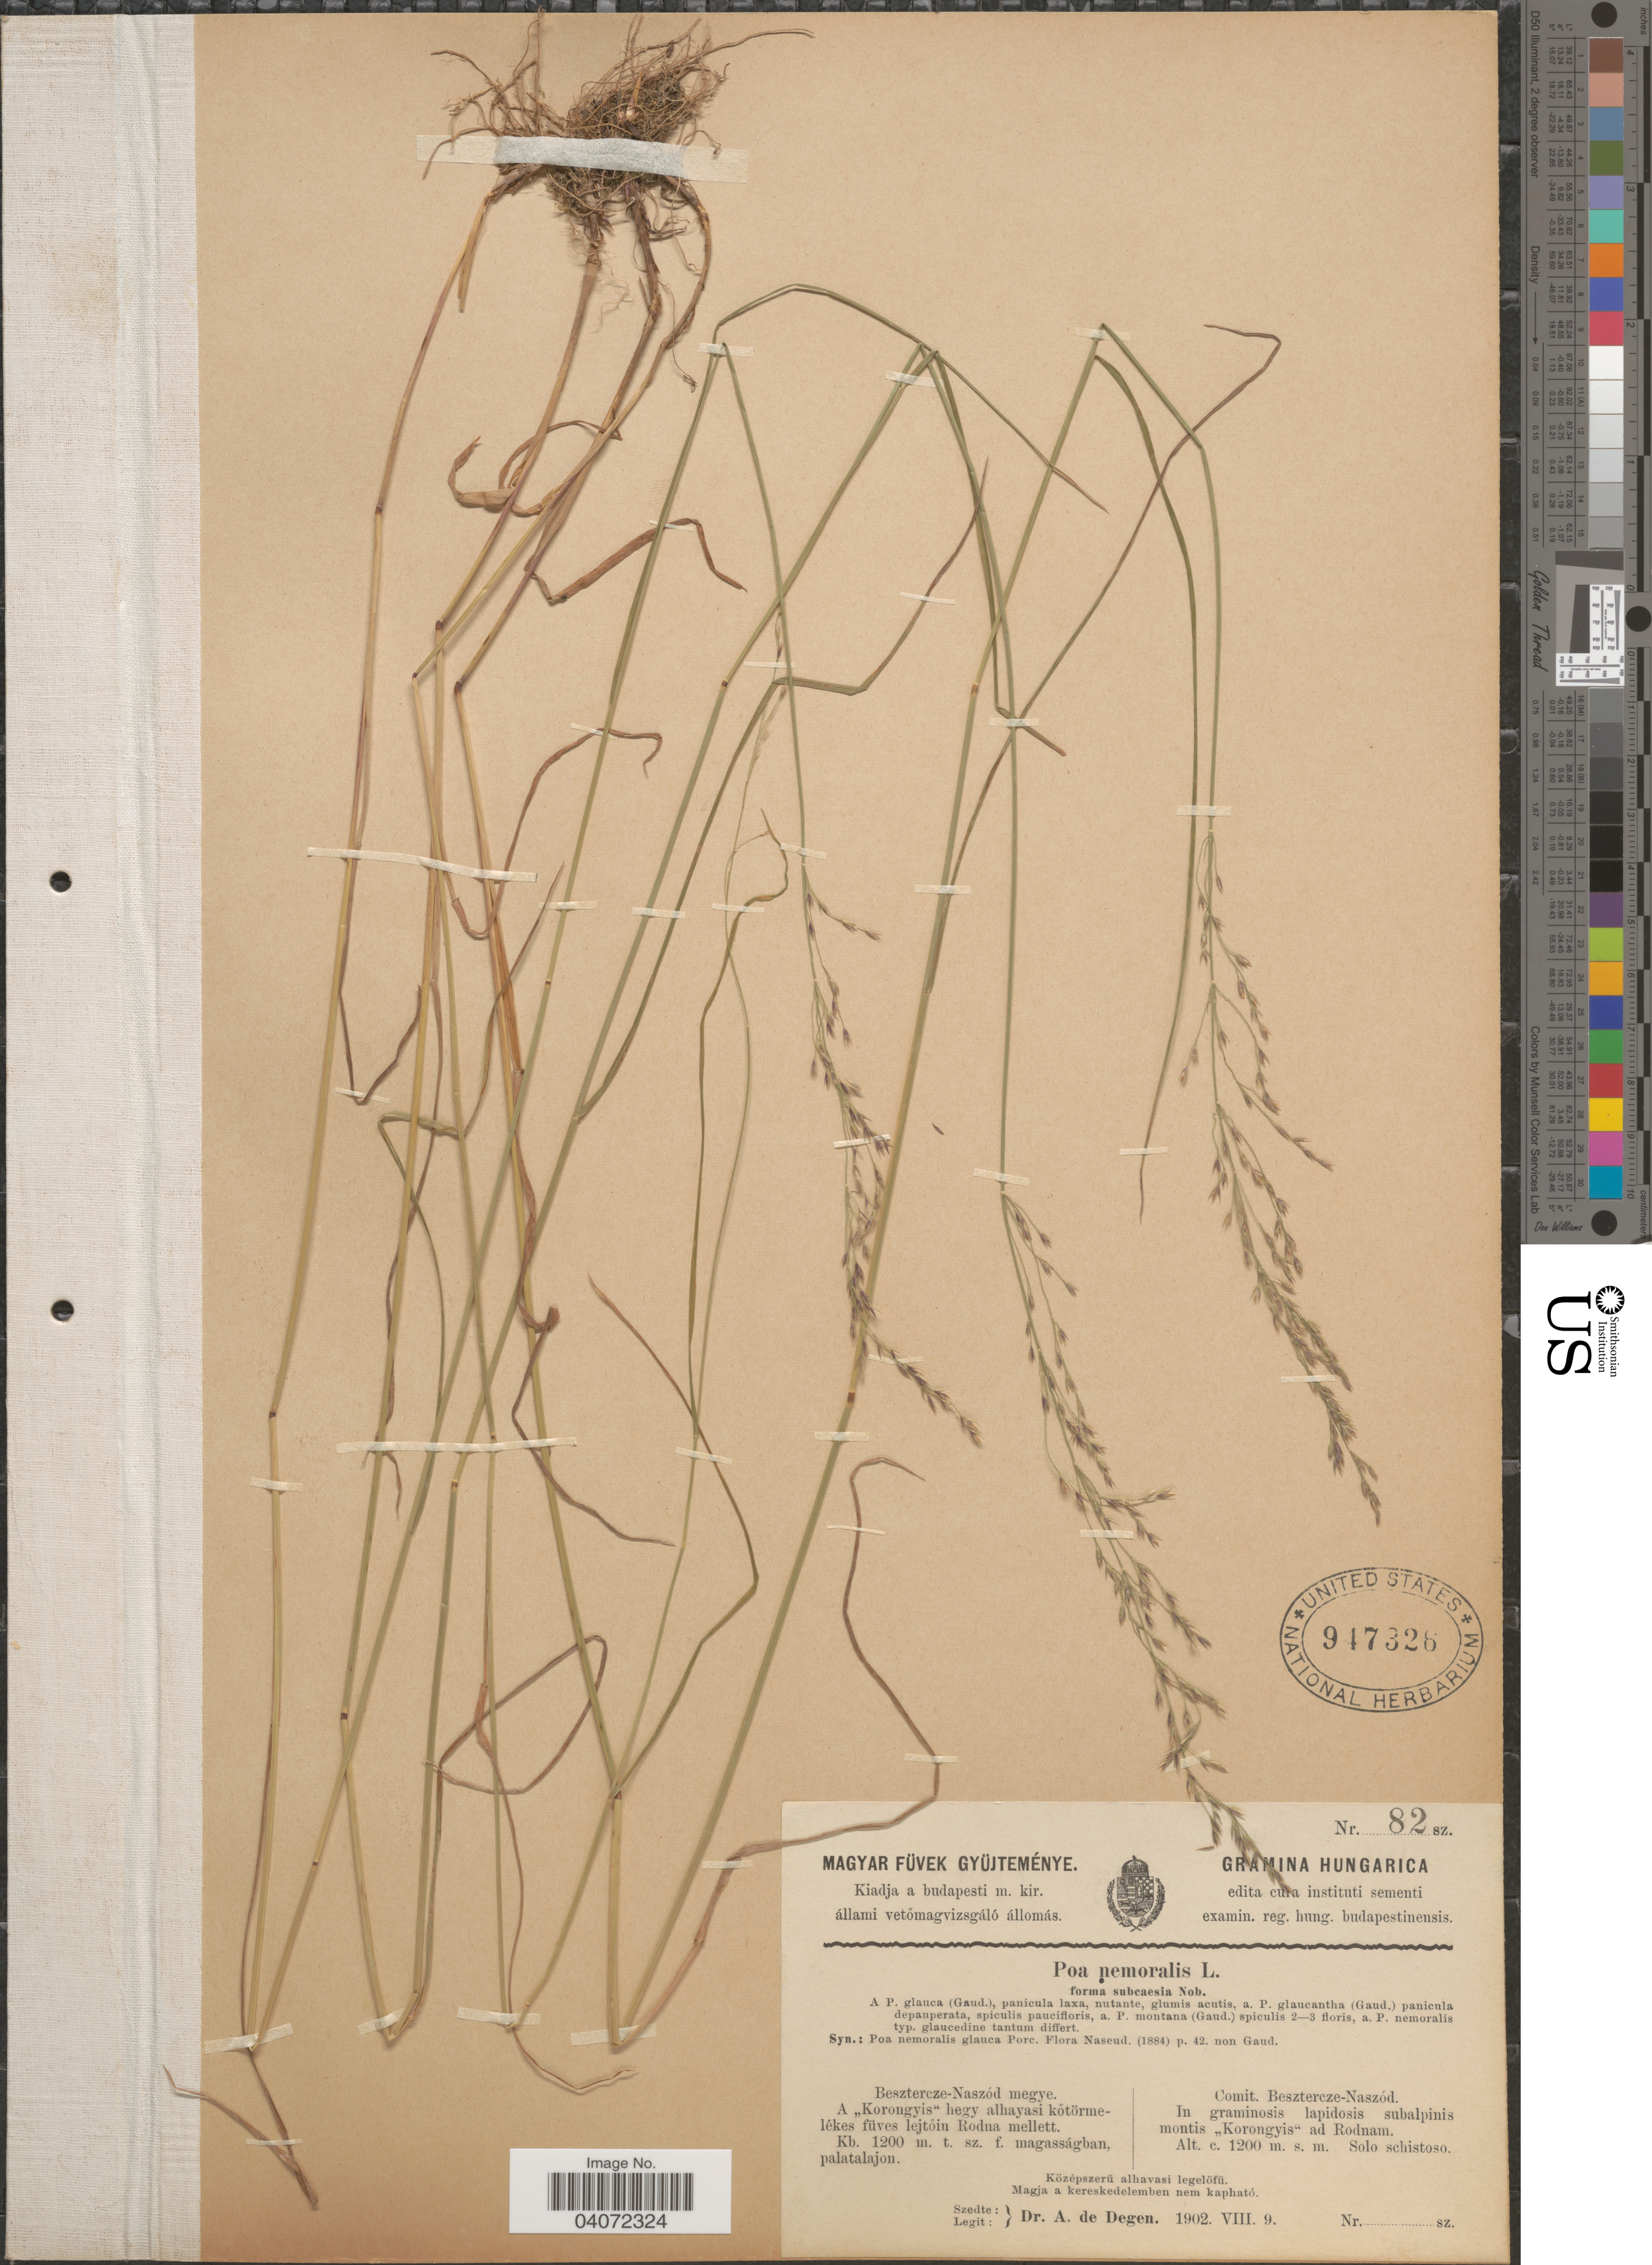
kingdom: Plantae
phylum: Tracheophyta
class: Liliopsida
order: Poales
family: Poaceae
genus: Poa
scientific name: Poa nemoralis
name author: L.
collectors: A. Degen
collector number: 82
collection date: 1902-08-09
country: Hungary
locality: Comit. Besztercze-Naszód. In graminosis lapidosis subalpinis montis "Korongyis" ad Rodnam.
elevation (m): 1200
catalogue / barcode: US 947326